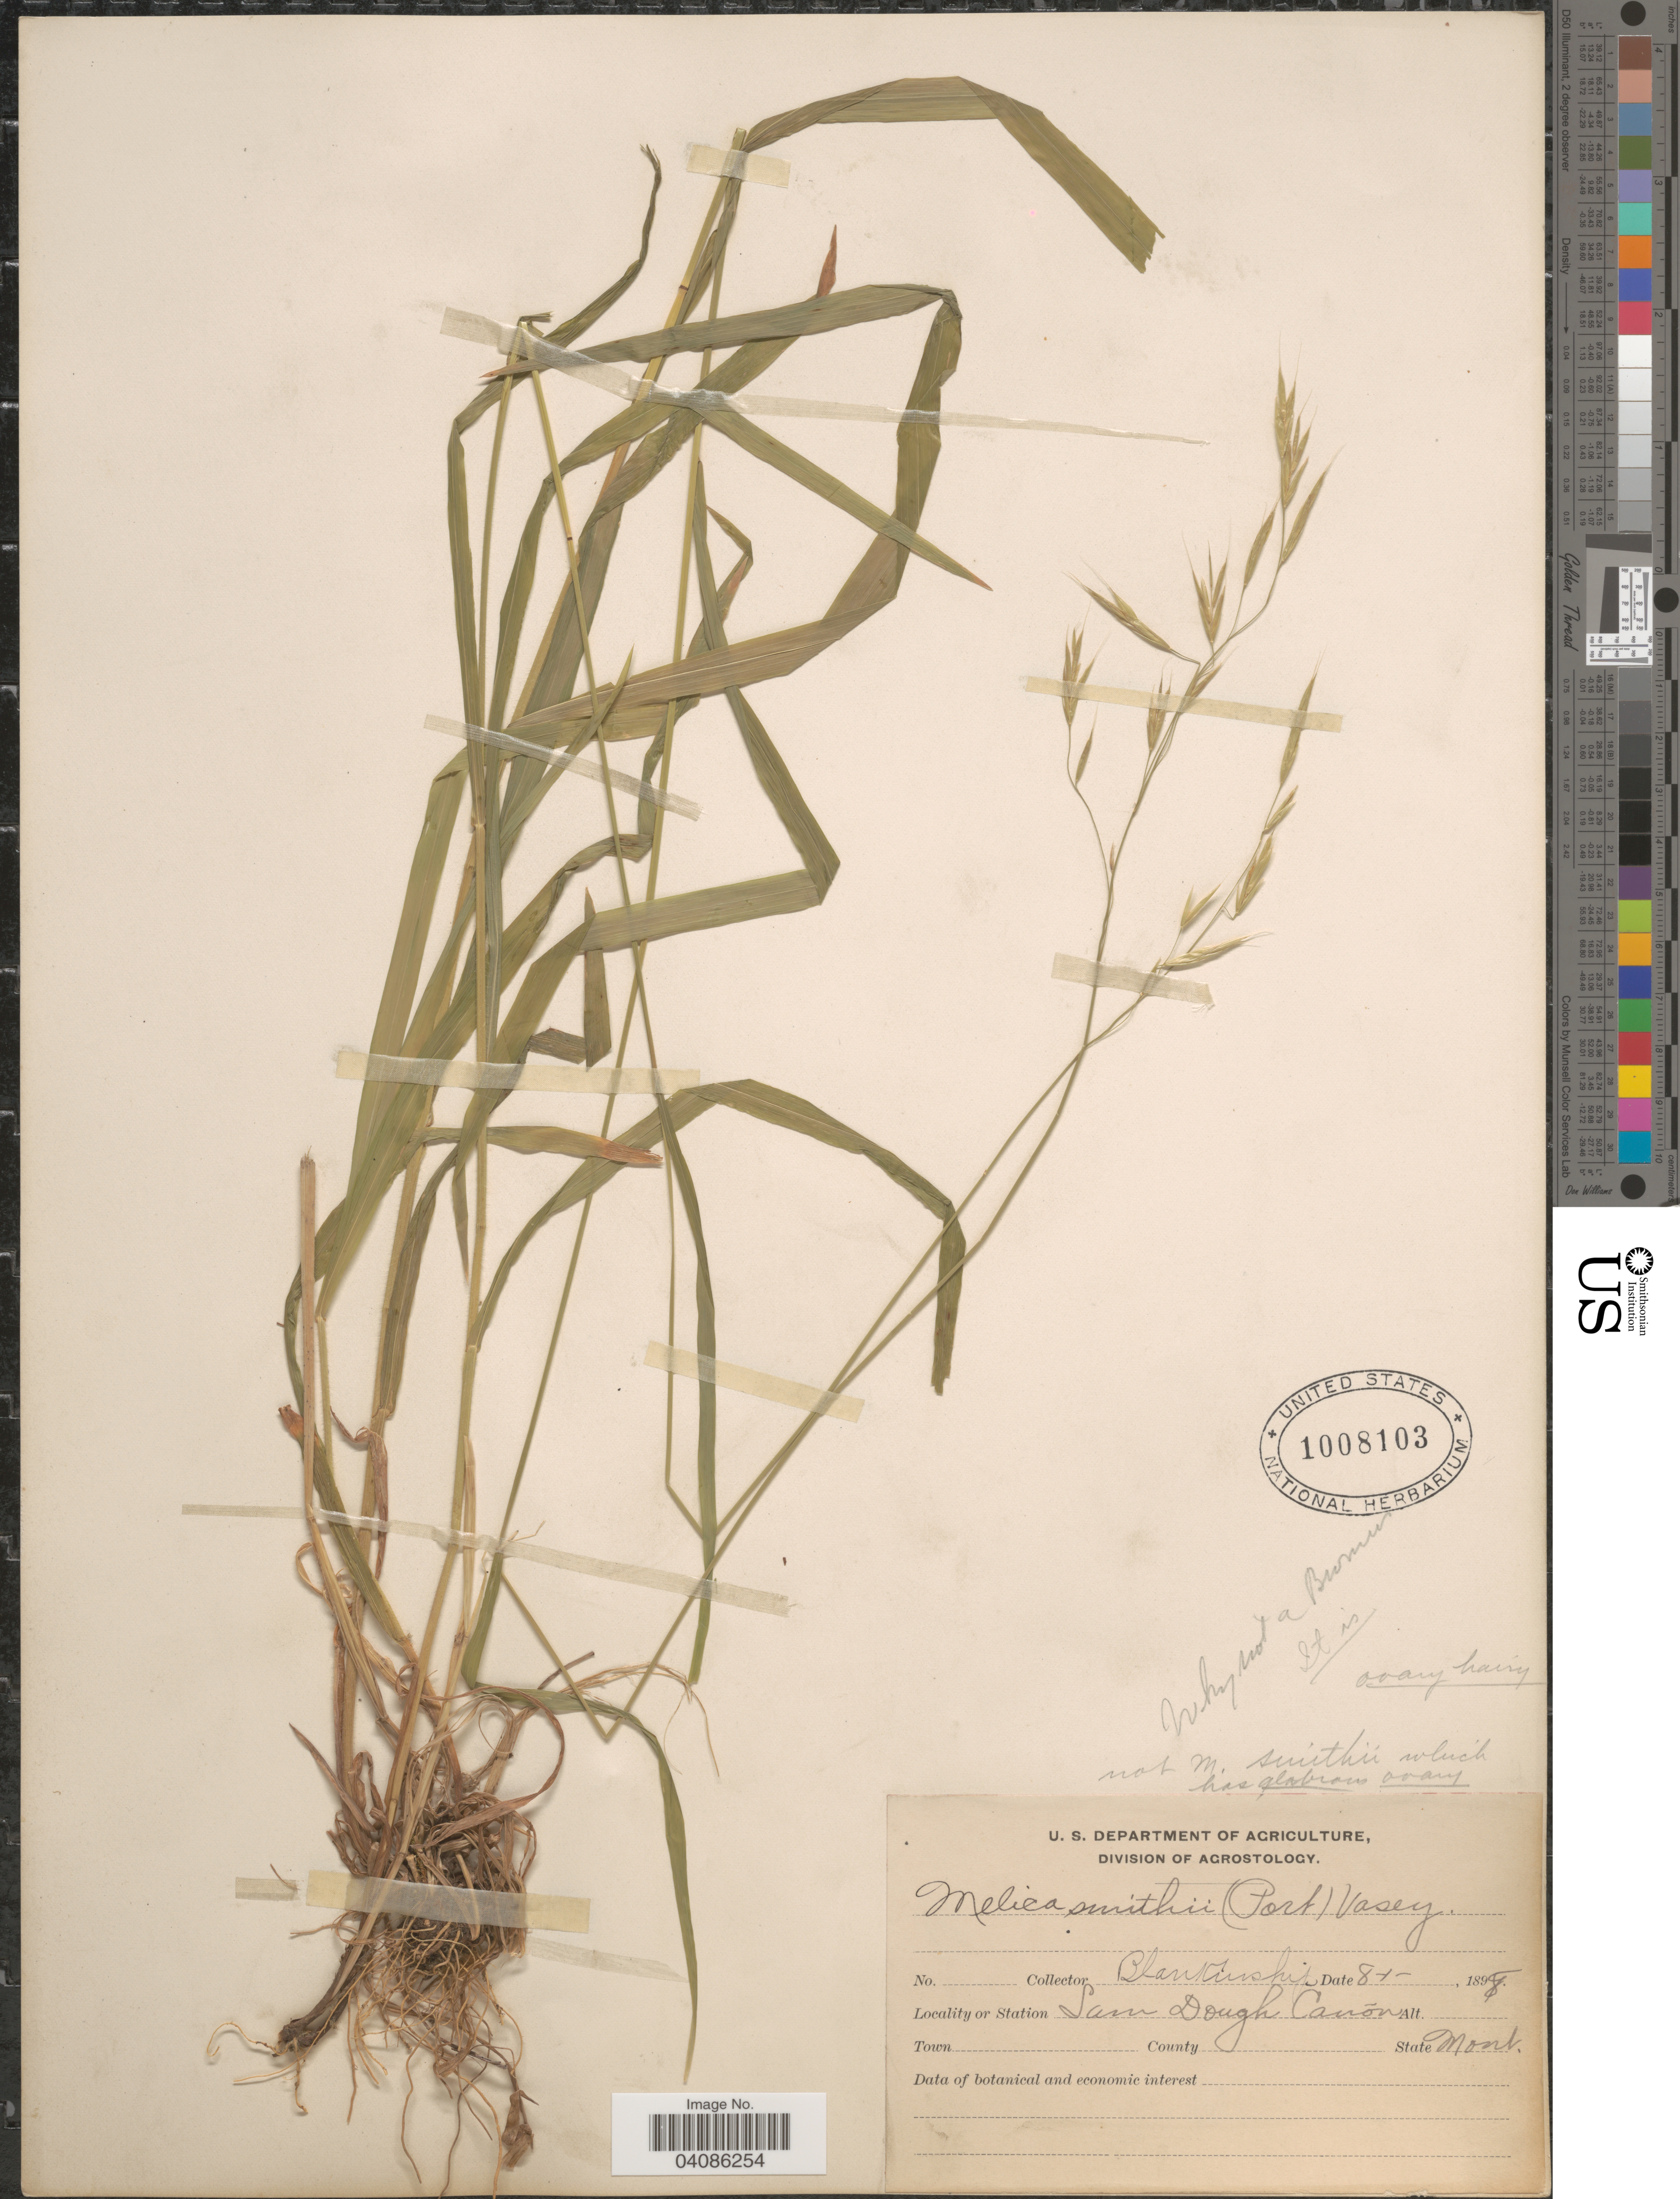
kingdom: Plantae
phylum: Tracheophyta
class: Liliopsida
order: Poales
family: Poaceae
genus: Bromus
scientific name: Bromus texensis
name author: (Shear) Hitchc.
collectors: Blankinship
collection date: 1898-08-01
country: United States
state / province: Montana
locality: Sour Dough Cañon.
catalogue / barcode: US 1008103